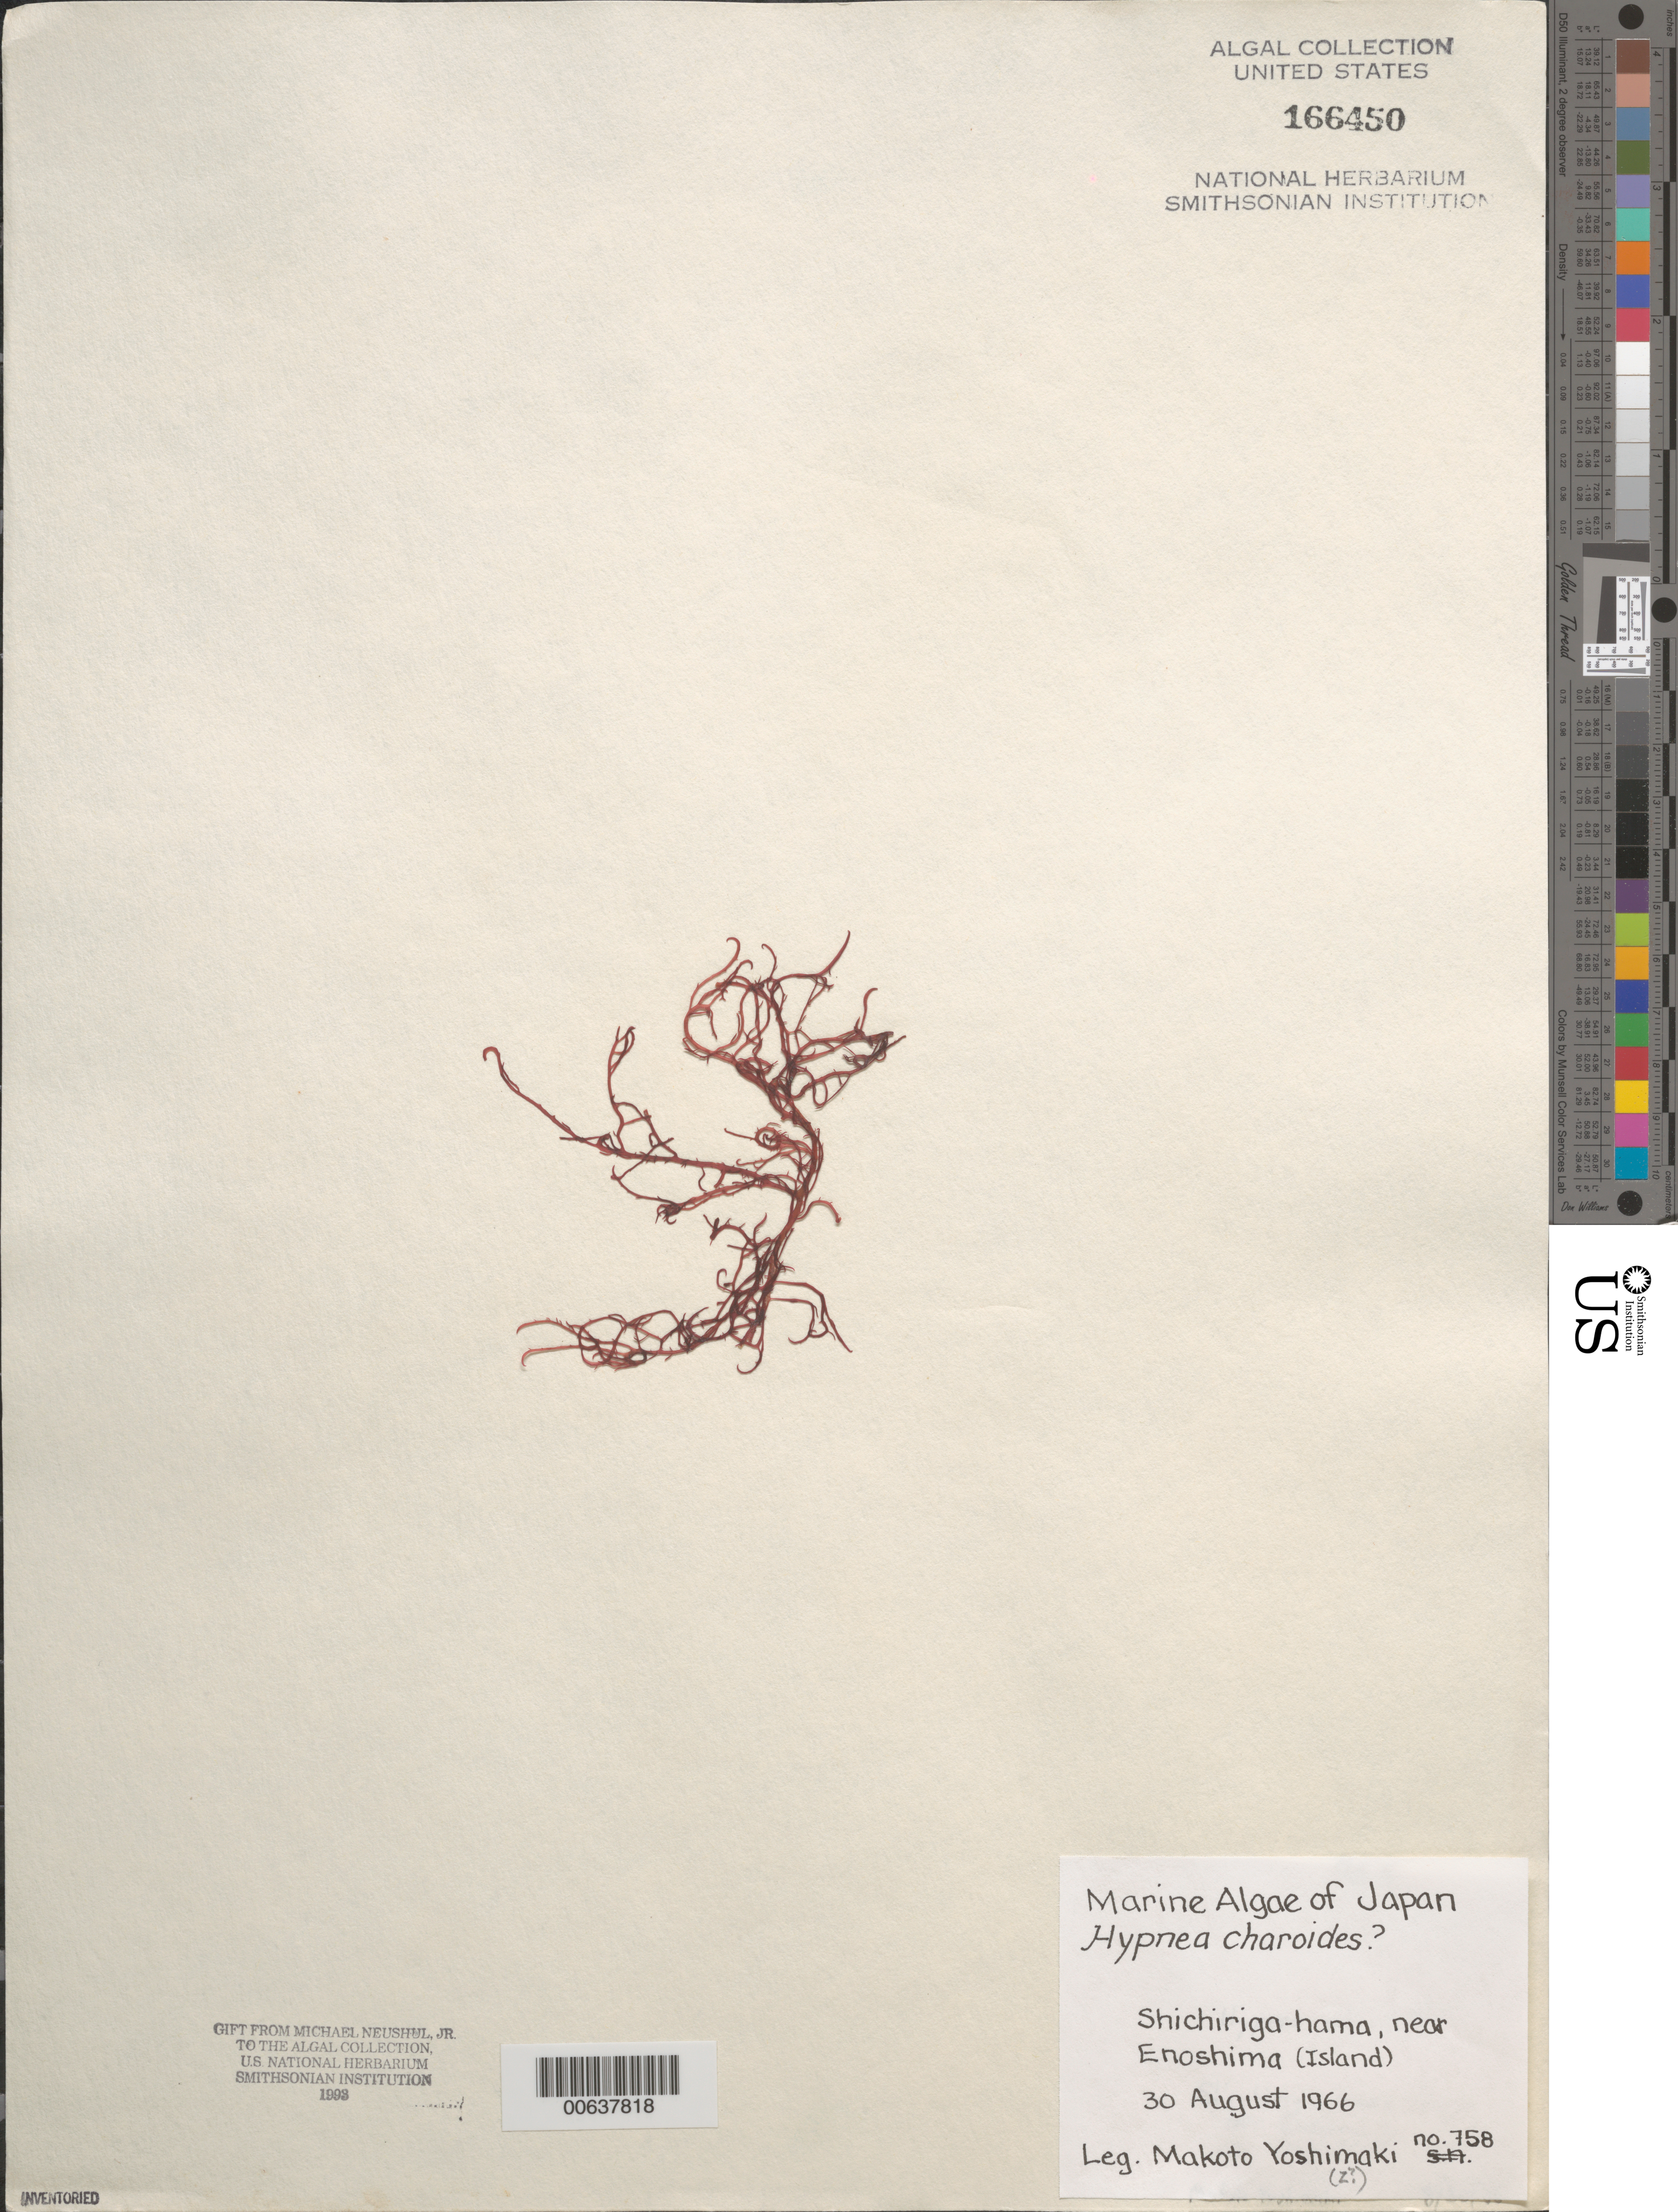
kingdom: Plantae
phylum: Rhodophyta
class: Florideophyceae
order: Gigartinales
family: Cystocloniaceae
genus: Hypnea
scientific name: Hypnea charoides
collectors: M. Yoshimaki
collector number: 758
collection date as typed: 30 Aug 1966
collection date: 1966-08-30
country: Japan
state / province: Kanagawa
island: Honshu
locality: Shichiriga-hama, near Enoshima [island]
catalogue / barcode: US 166450